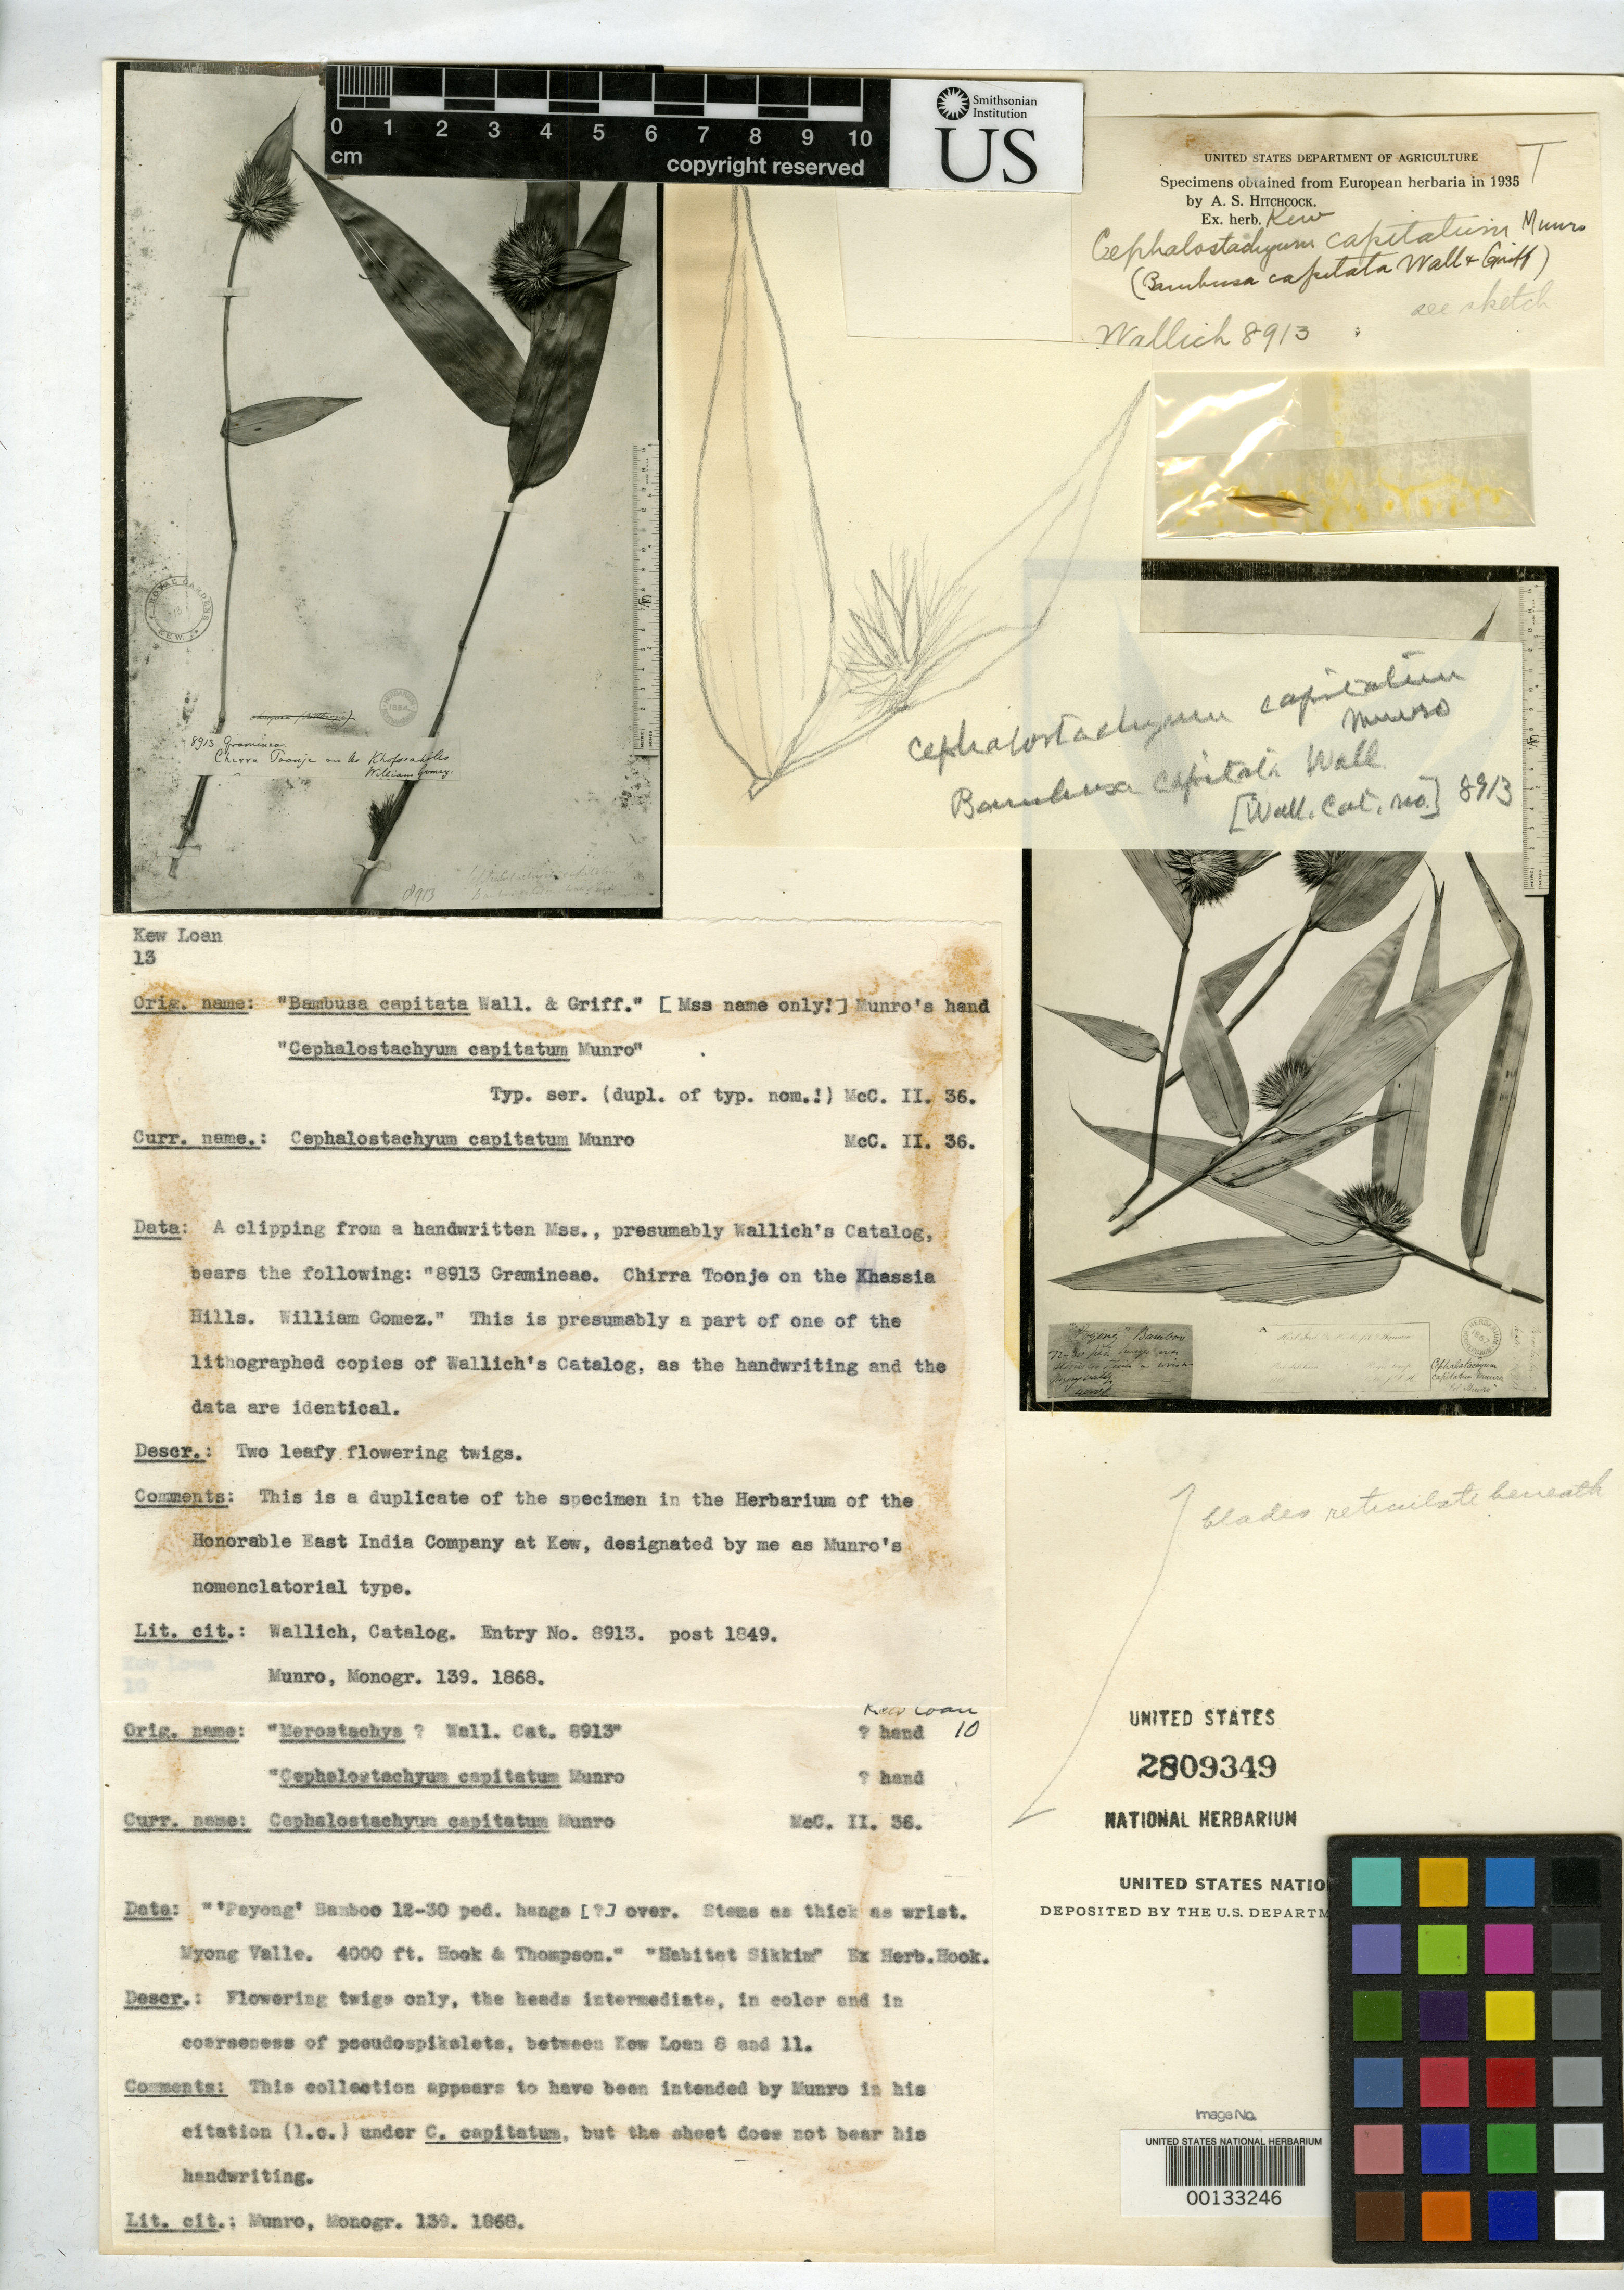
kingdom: Plantae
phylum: Tracheophyta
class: Liliopsida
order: Poales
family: Poaceae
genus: Cephalostachyum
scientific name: Cephalostachyum capitatum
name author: Munro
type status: Type Material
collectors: N. Wallich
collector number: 8913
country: India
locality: Chirra Toonje on the Khassia Hills.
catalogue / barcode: US 2809349